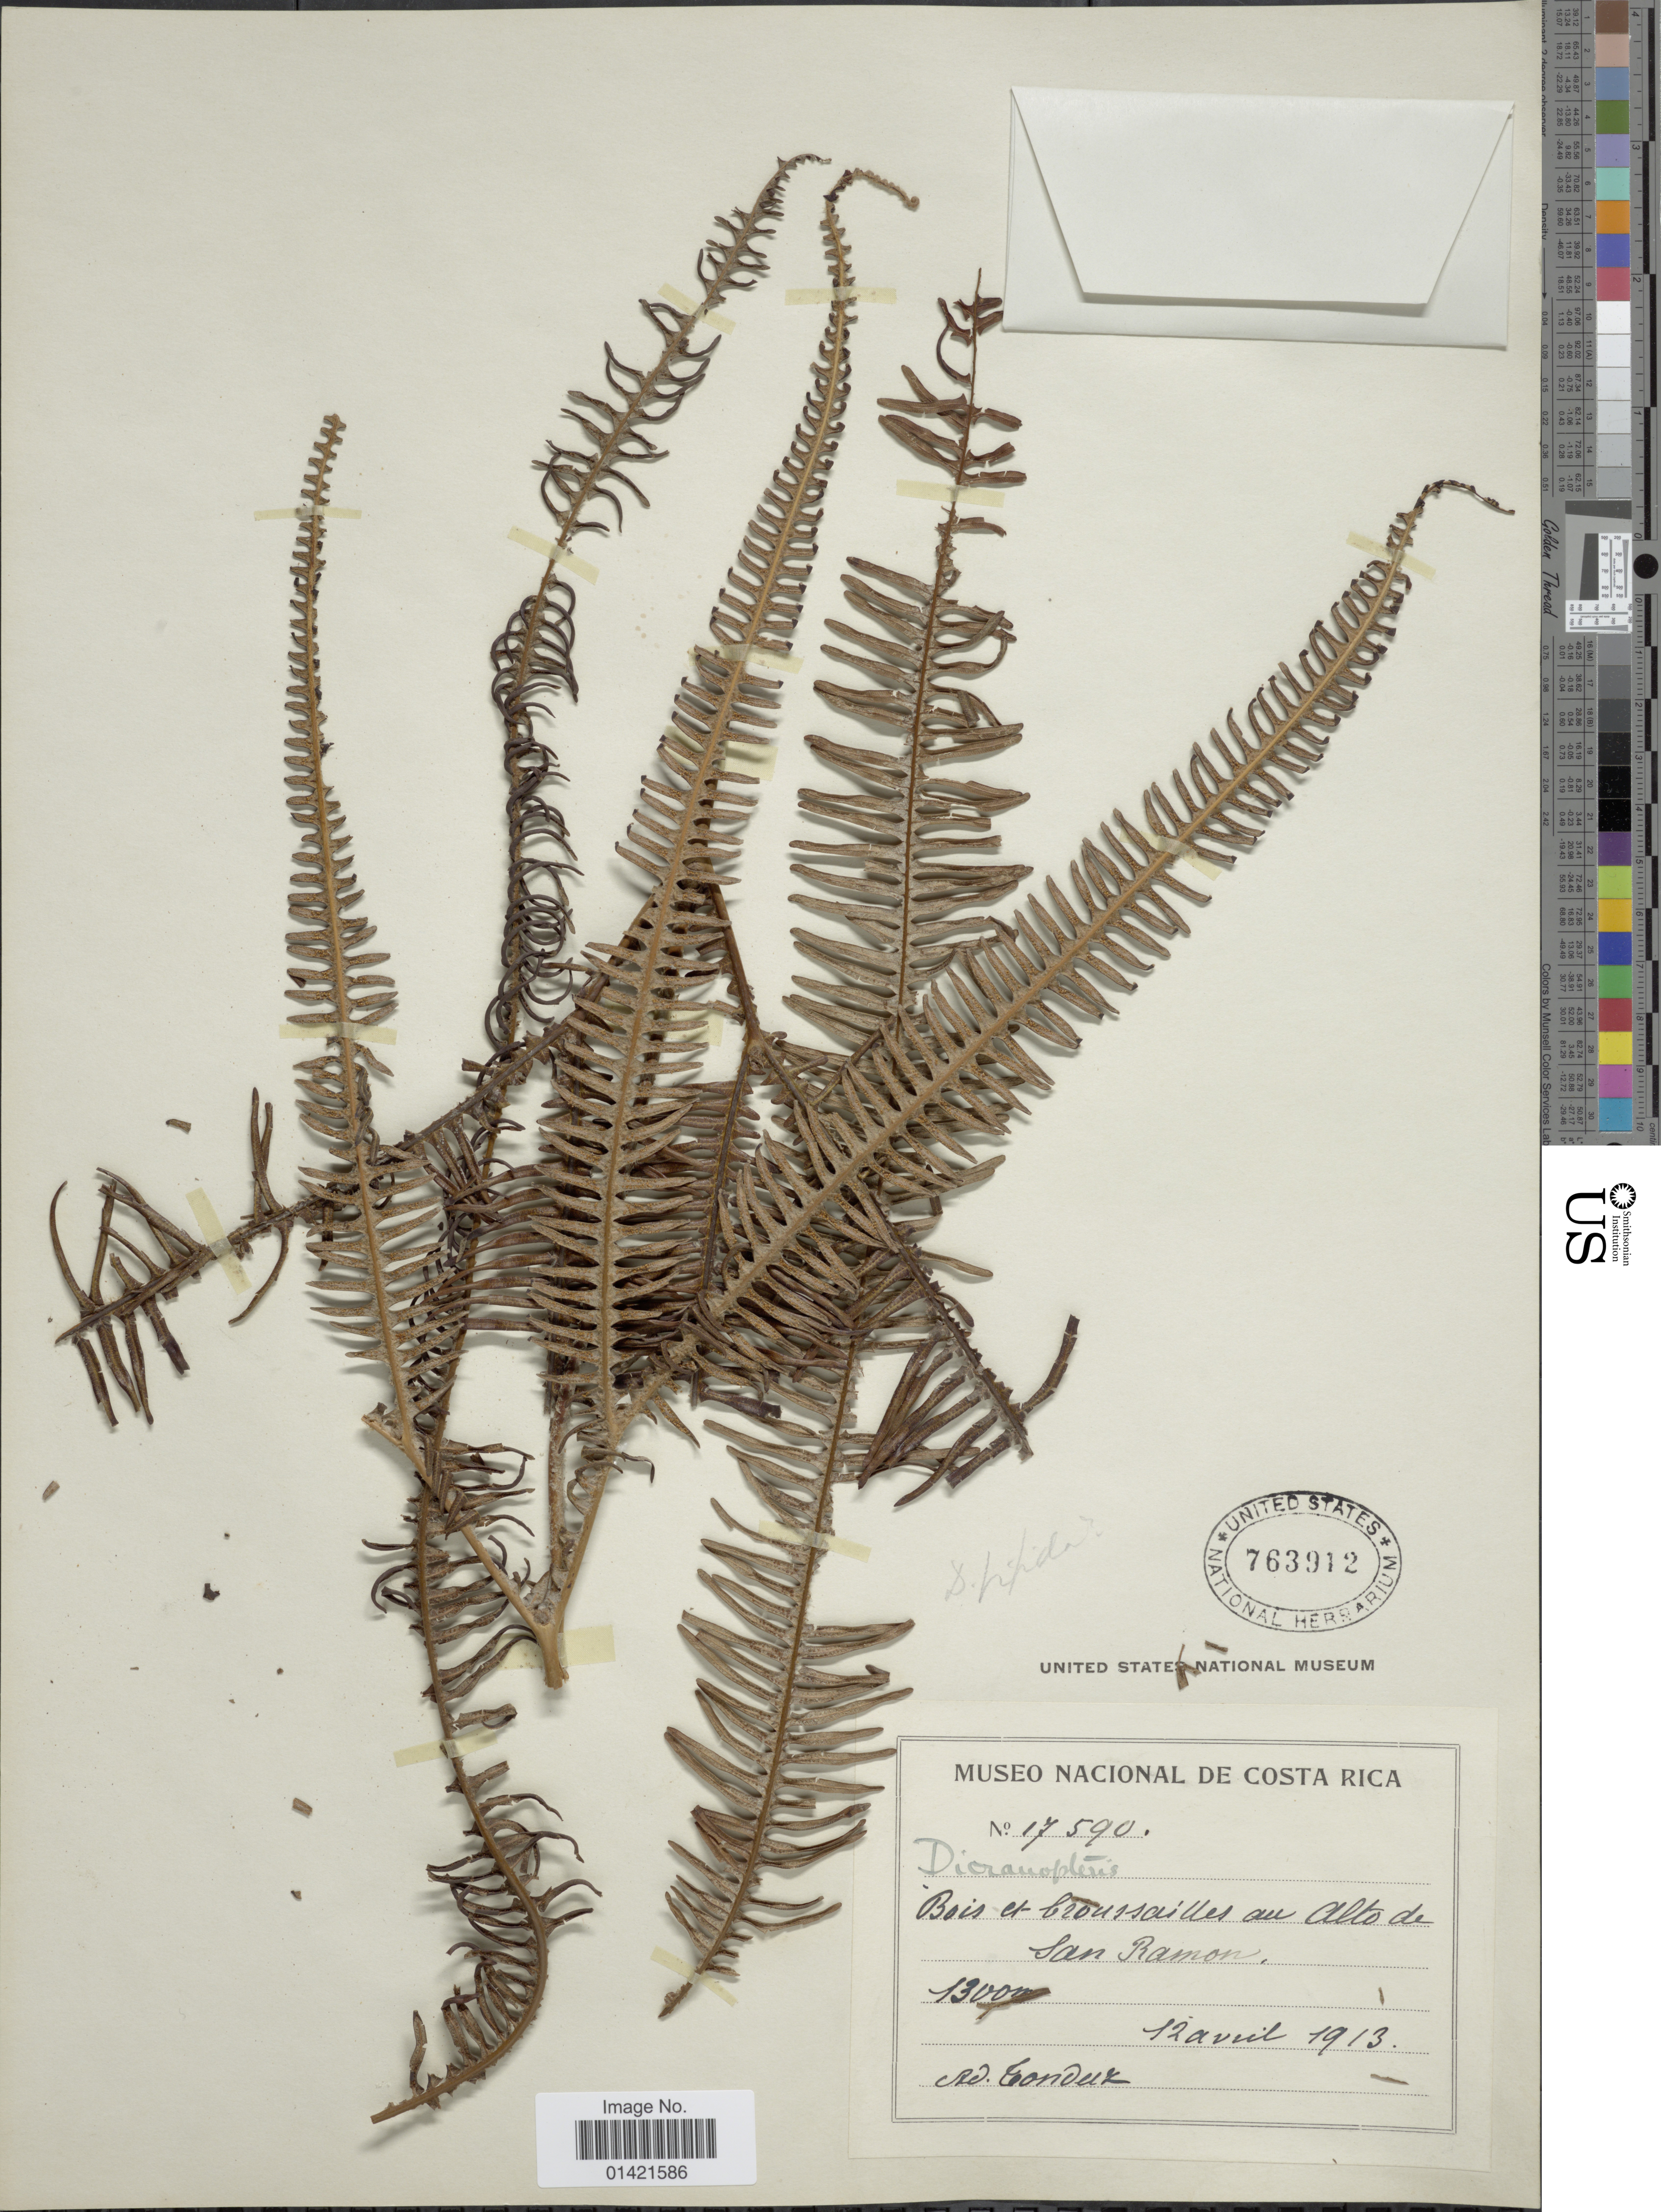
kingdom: Plantae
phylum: Tracheophyta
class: Polypodiopsida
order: Gleicheniales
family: Gleicheniaceae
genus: Sticherus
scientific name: Sticherus bifidus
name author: (Willd.) Ching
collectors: A. Tonduz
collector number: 17590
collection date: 1913-04-12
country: Costa Rica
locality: Bois et Croussailles au Alto de San Ramon.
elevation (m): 1300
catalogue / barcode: US 763912